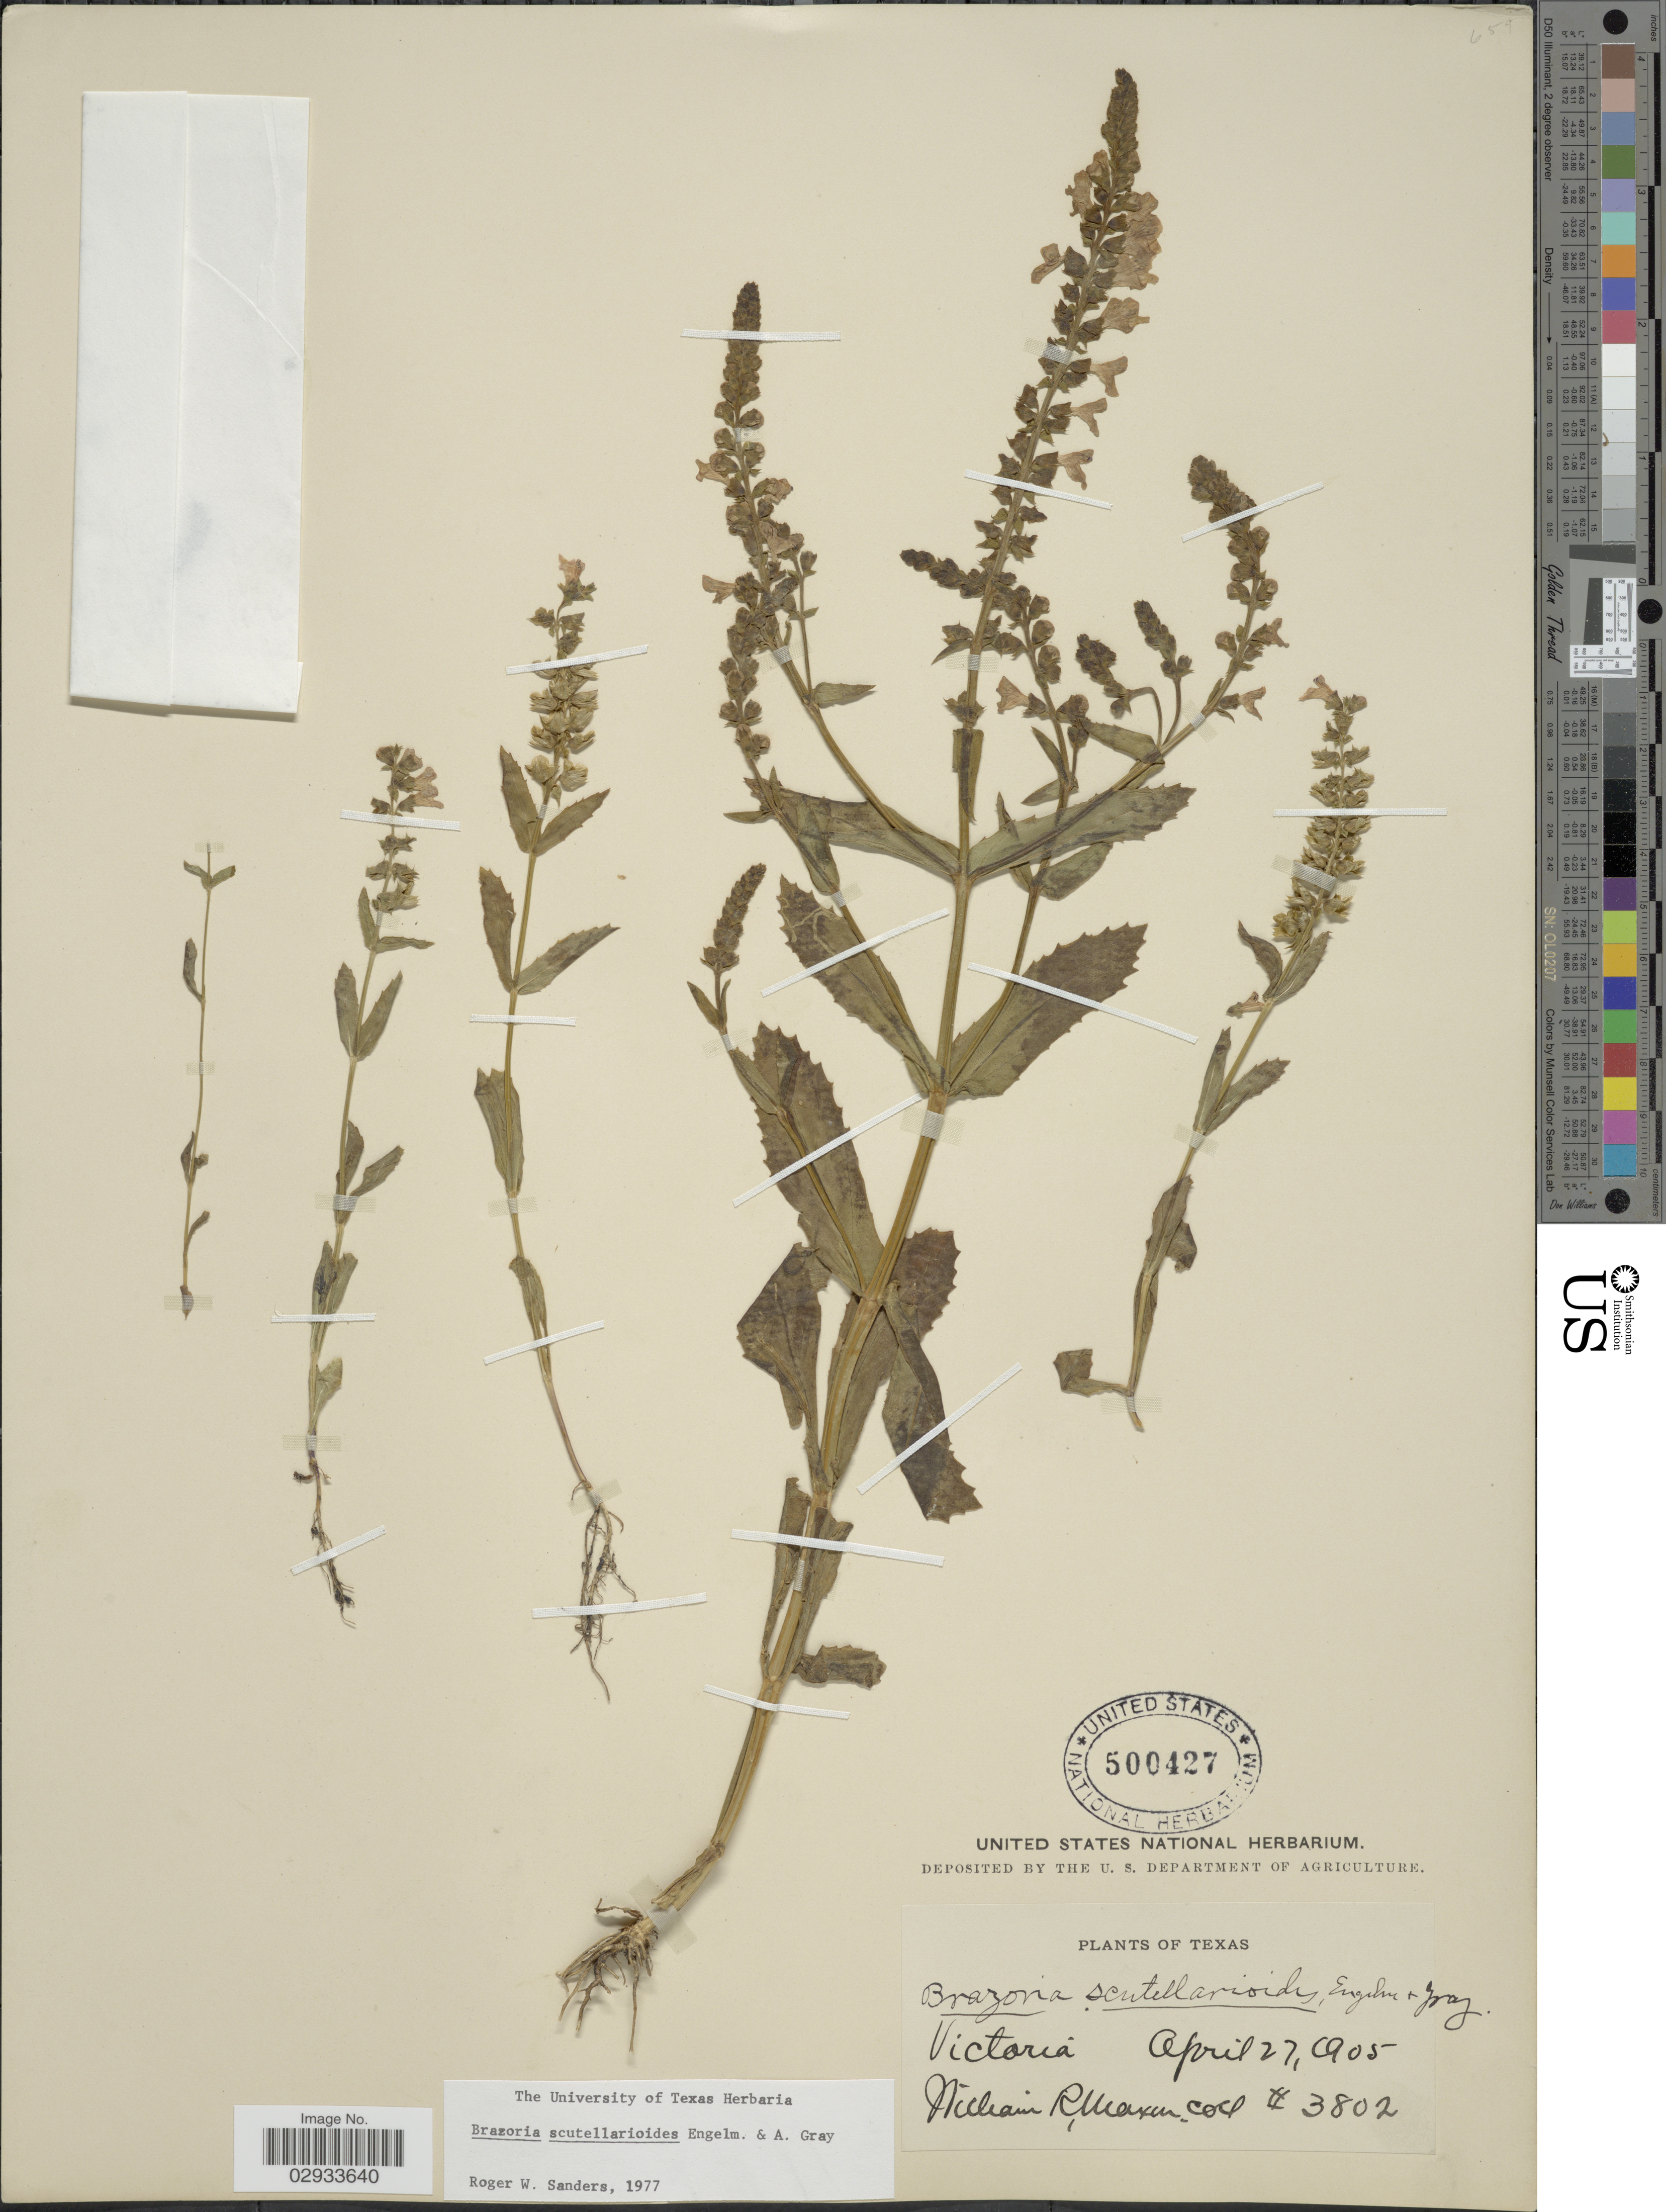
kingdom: Plantae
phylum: Tracheophyta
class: Magnoliopsida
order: Lamiales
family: Lamiaceae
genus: Brazoria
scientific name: Brazoria scutellarioides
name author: Engelm. & A. Gray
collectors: W. R. Maxon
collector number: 3802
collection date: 1905-04-27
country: United States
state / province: Texas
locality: Victoria.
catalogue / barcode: US 500427